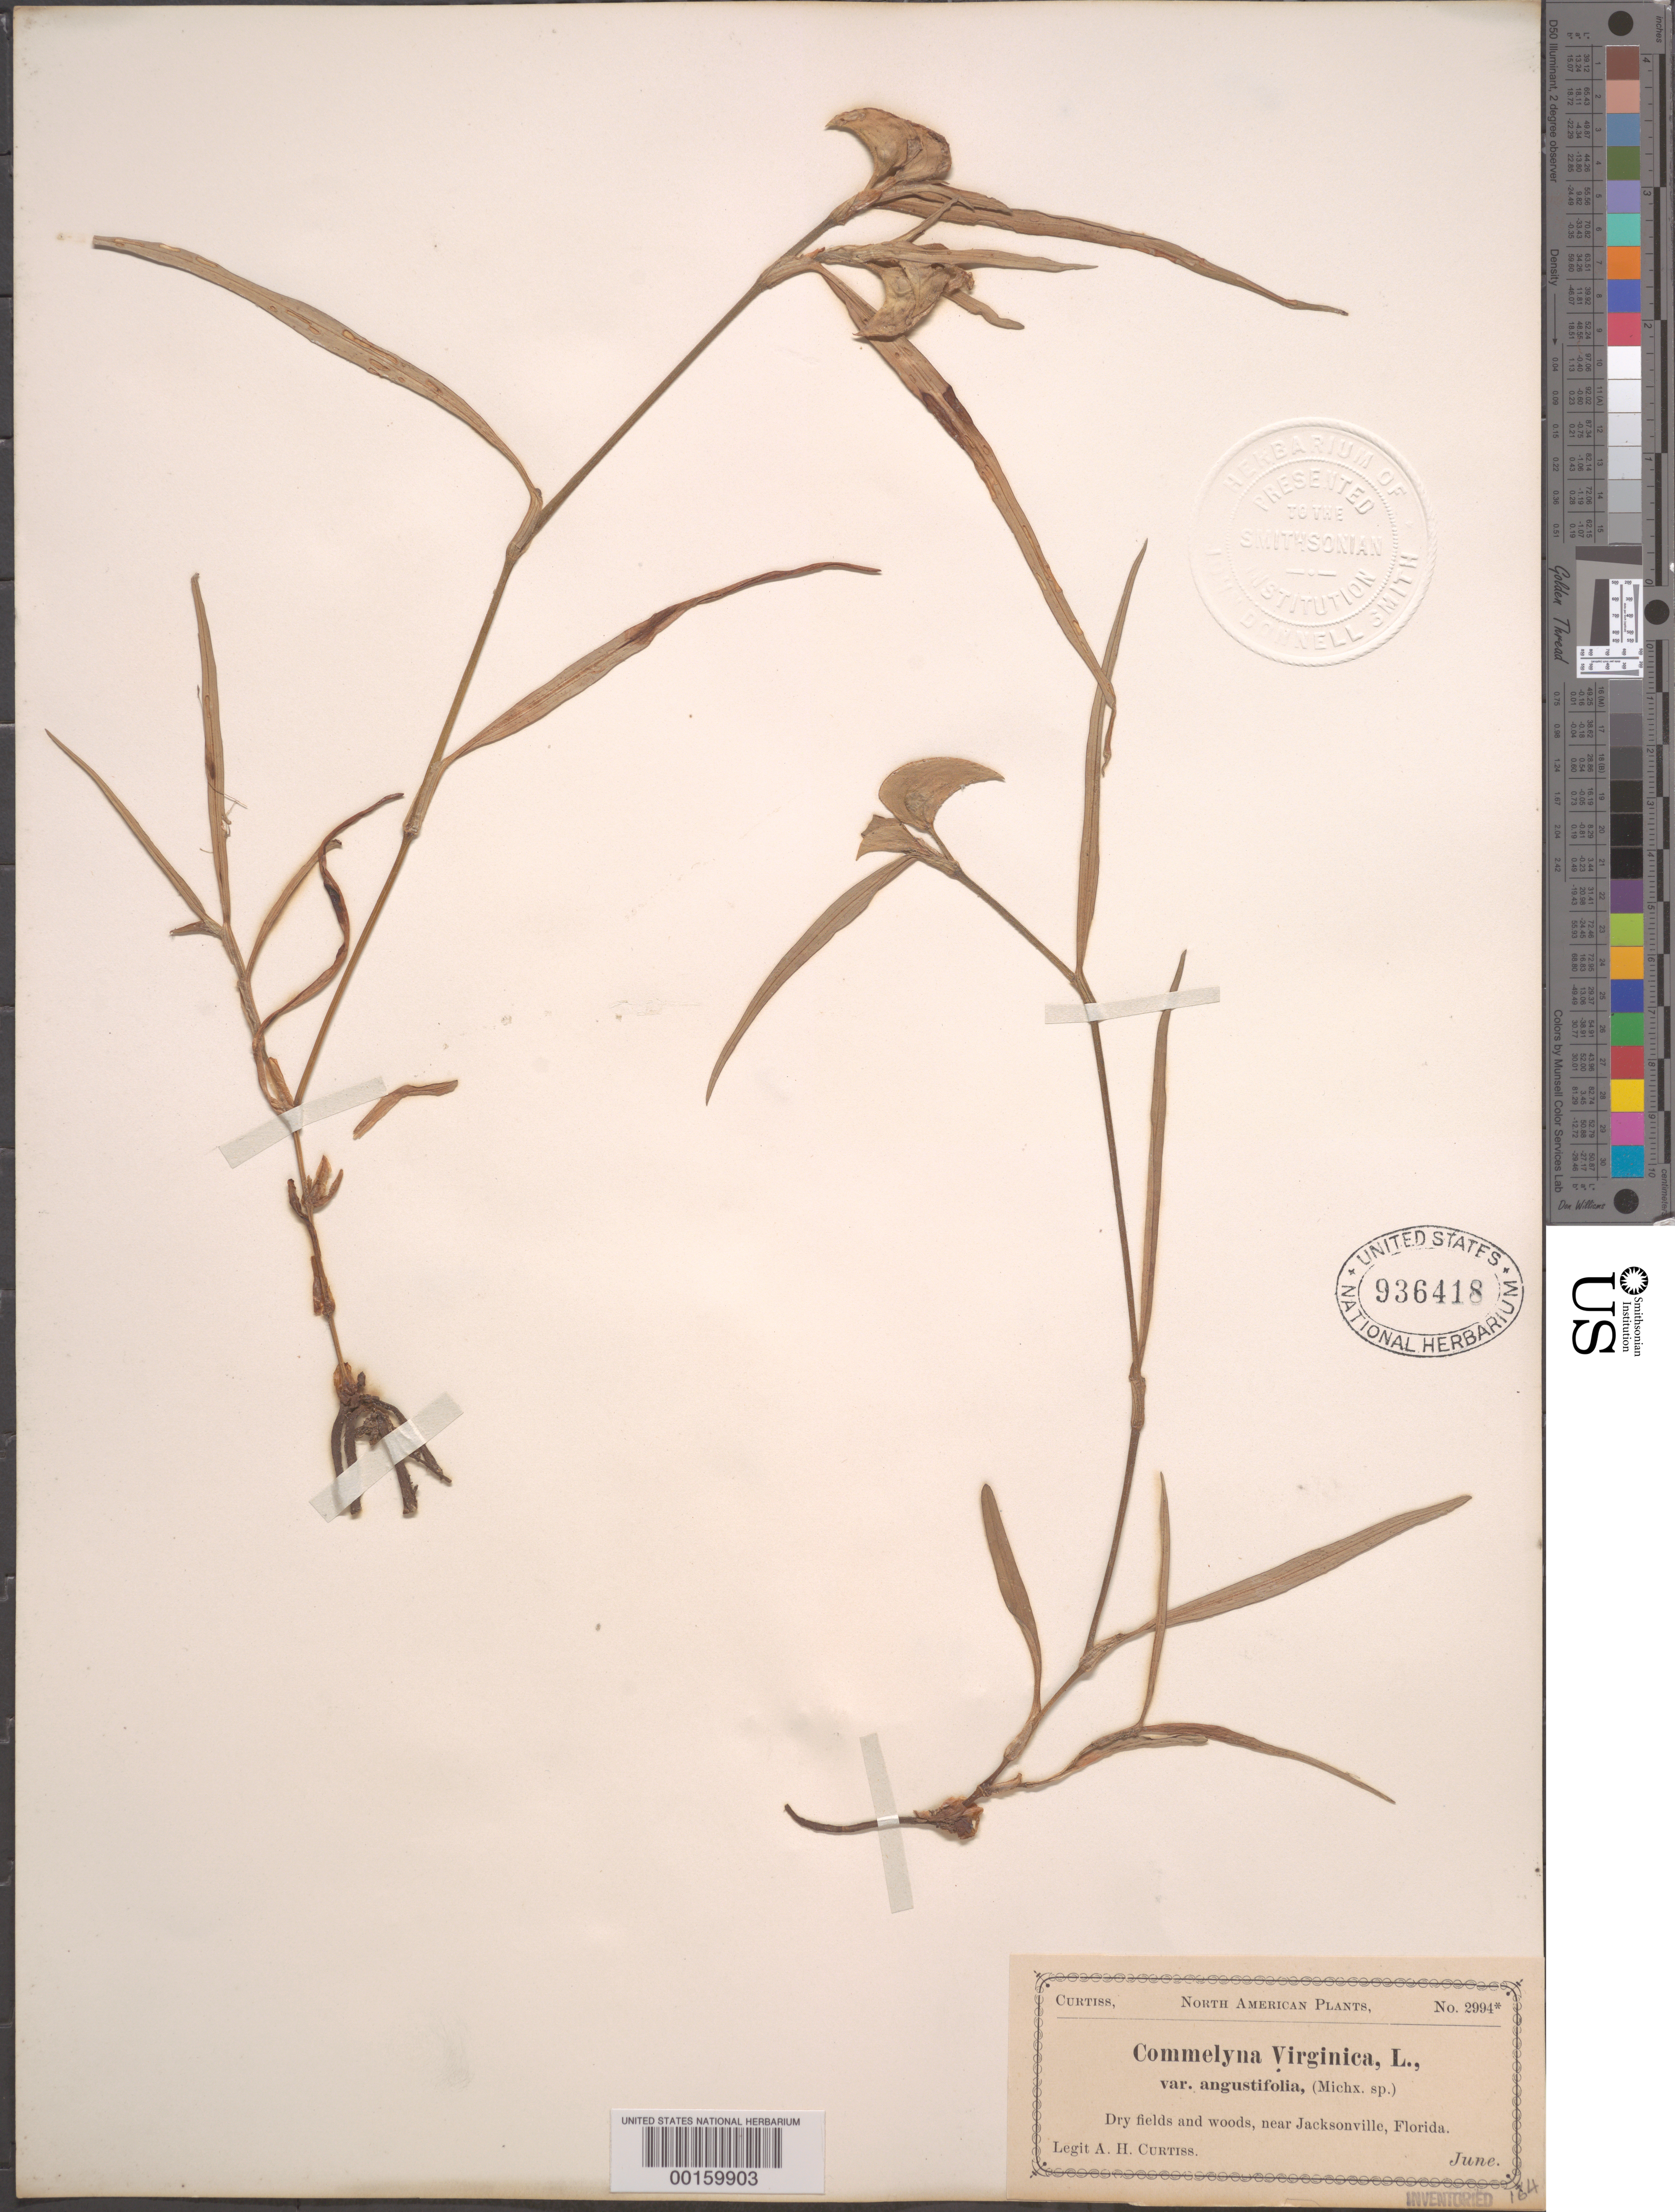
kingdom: Plantae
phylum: Tracheophyta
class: Liliopsida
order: Commelinales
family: Commelinaceae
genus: Commelina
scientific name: Commelina erecta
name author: L.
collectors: A. H. Curtiss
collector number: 2994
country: United States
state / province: Florida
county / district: Duval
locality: Jacksonville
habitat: Dry fields and woods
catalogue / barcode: US 936418